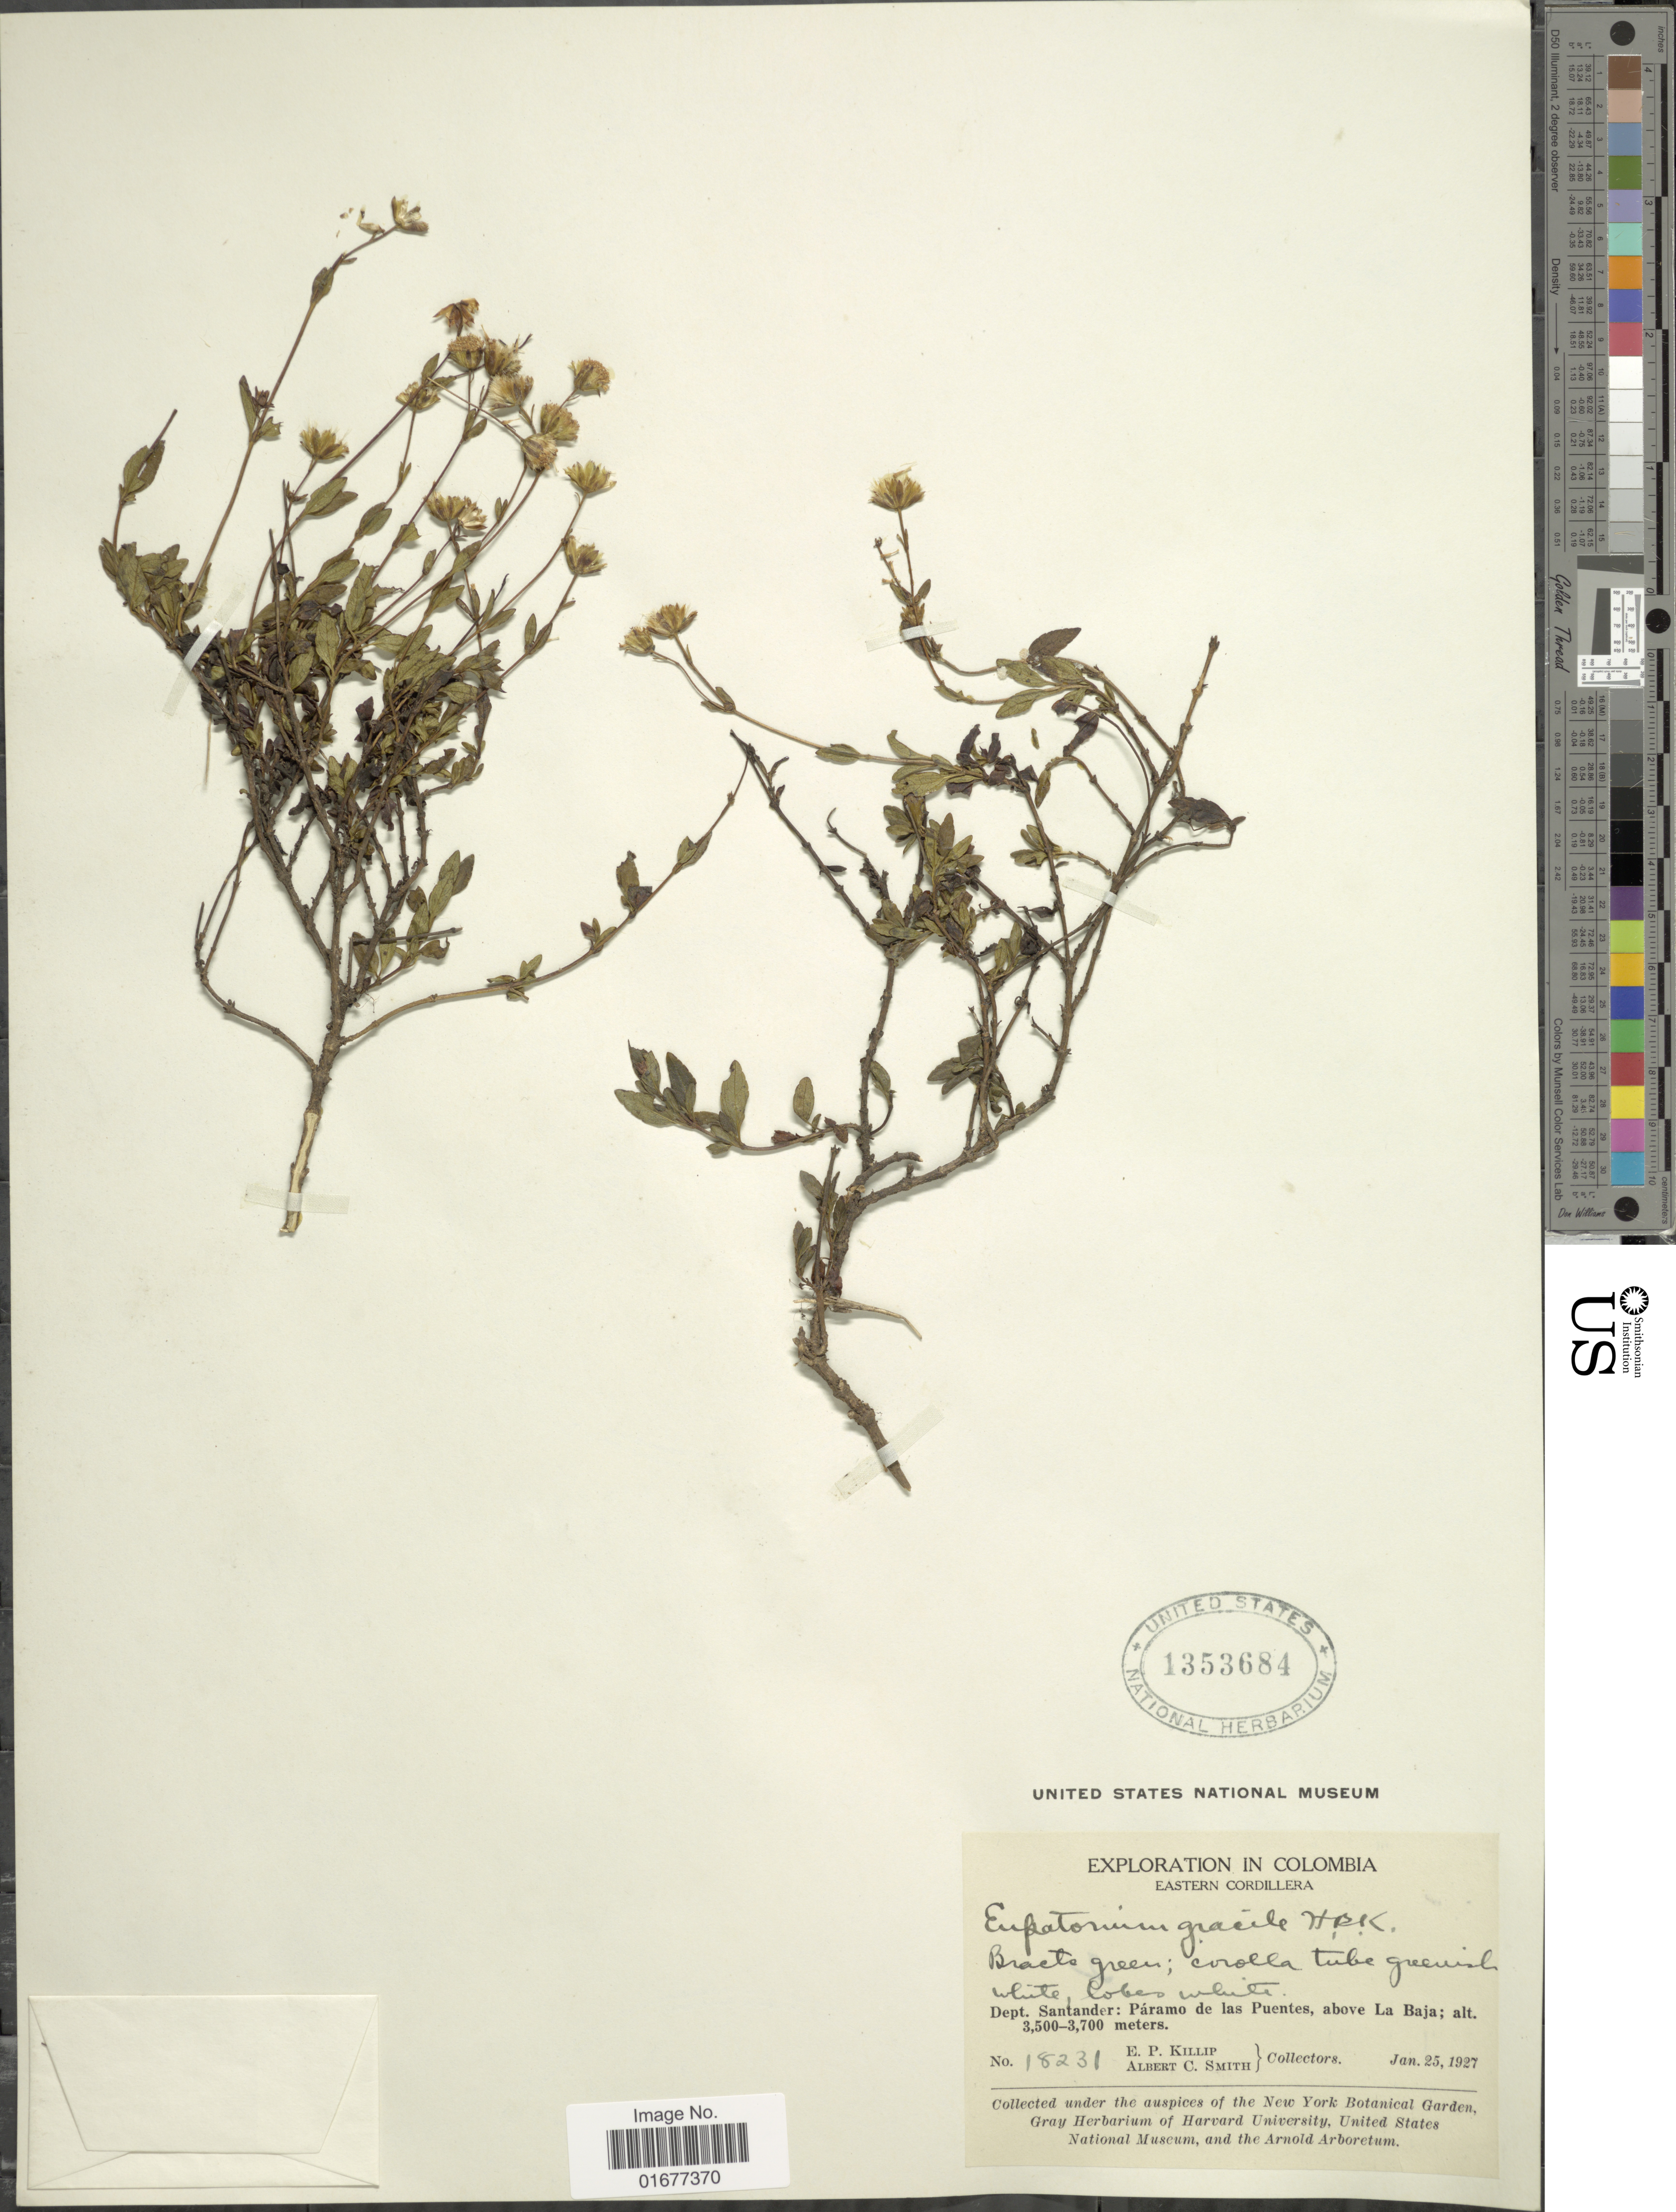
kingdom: Plantae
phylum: Tracheophyta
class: Magnoliopsida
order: Asterales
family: Asteraceae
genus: Ageratina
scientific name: Ageratina gracilis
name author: (Kunth) R.M. King & H. Rob.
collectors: E. P. Killip & A. C. Smith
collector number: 18231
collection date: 1927-01-25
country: Colombia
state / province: Santander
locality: Eastern Cordillera, Paramo de las Puentes, above La Baja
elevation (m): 3500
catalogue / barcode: US 1353684